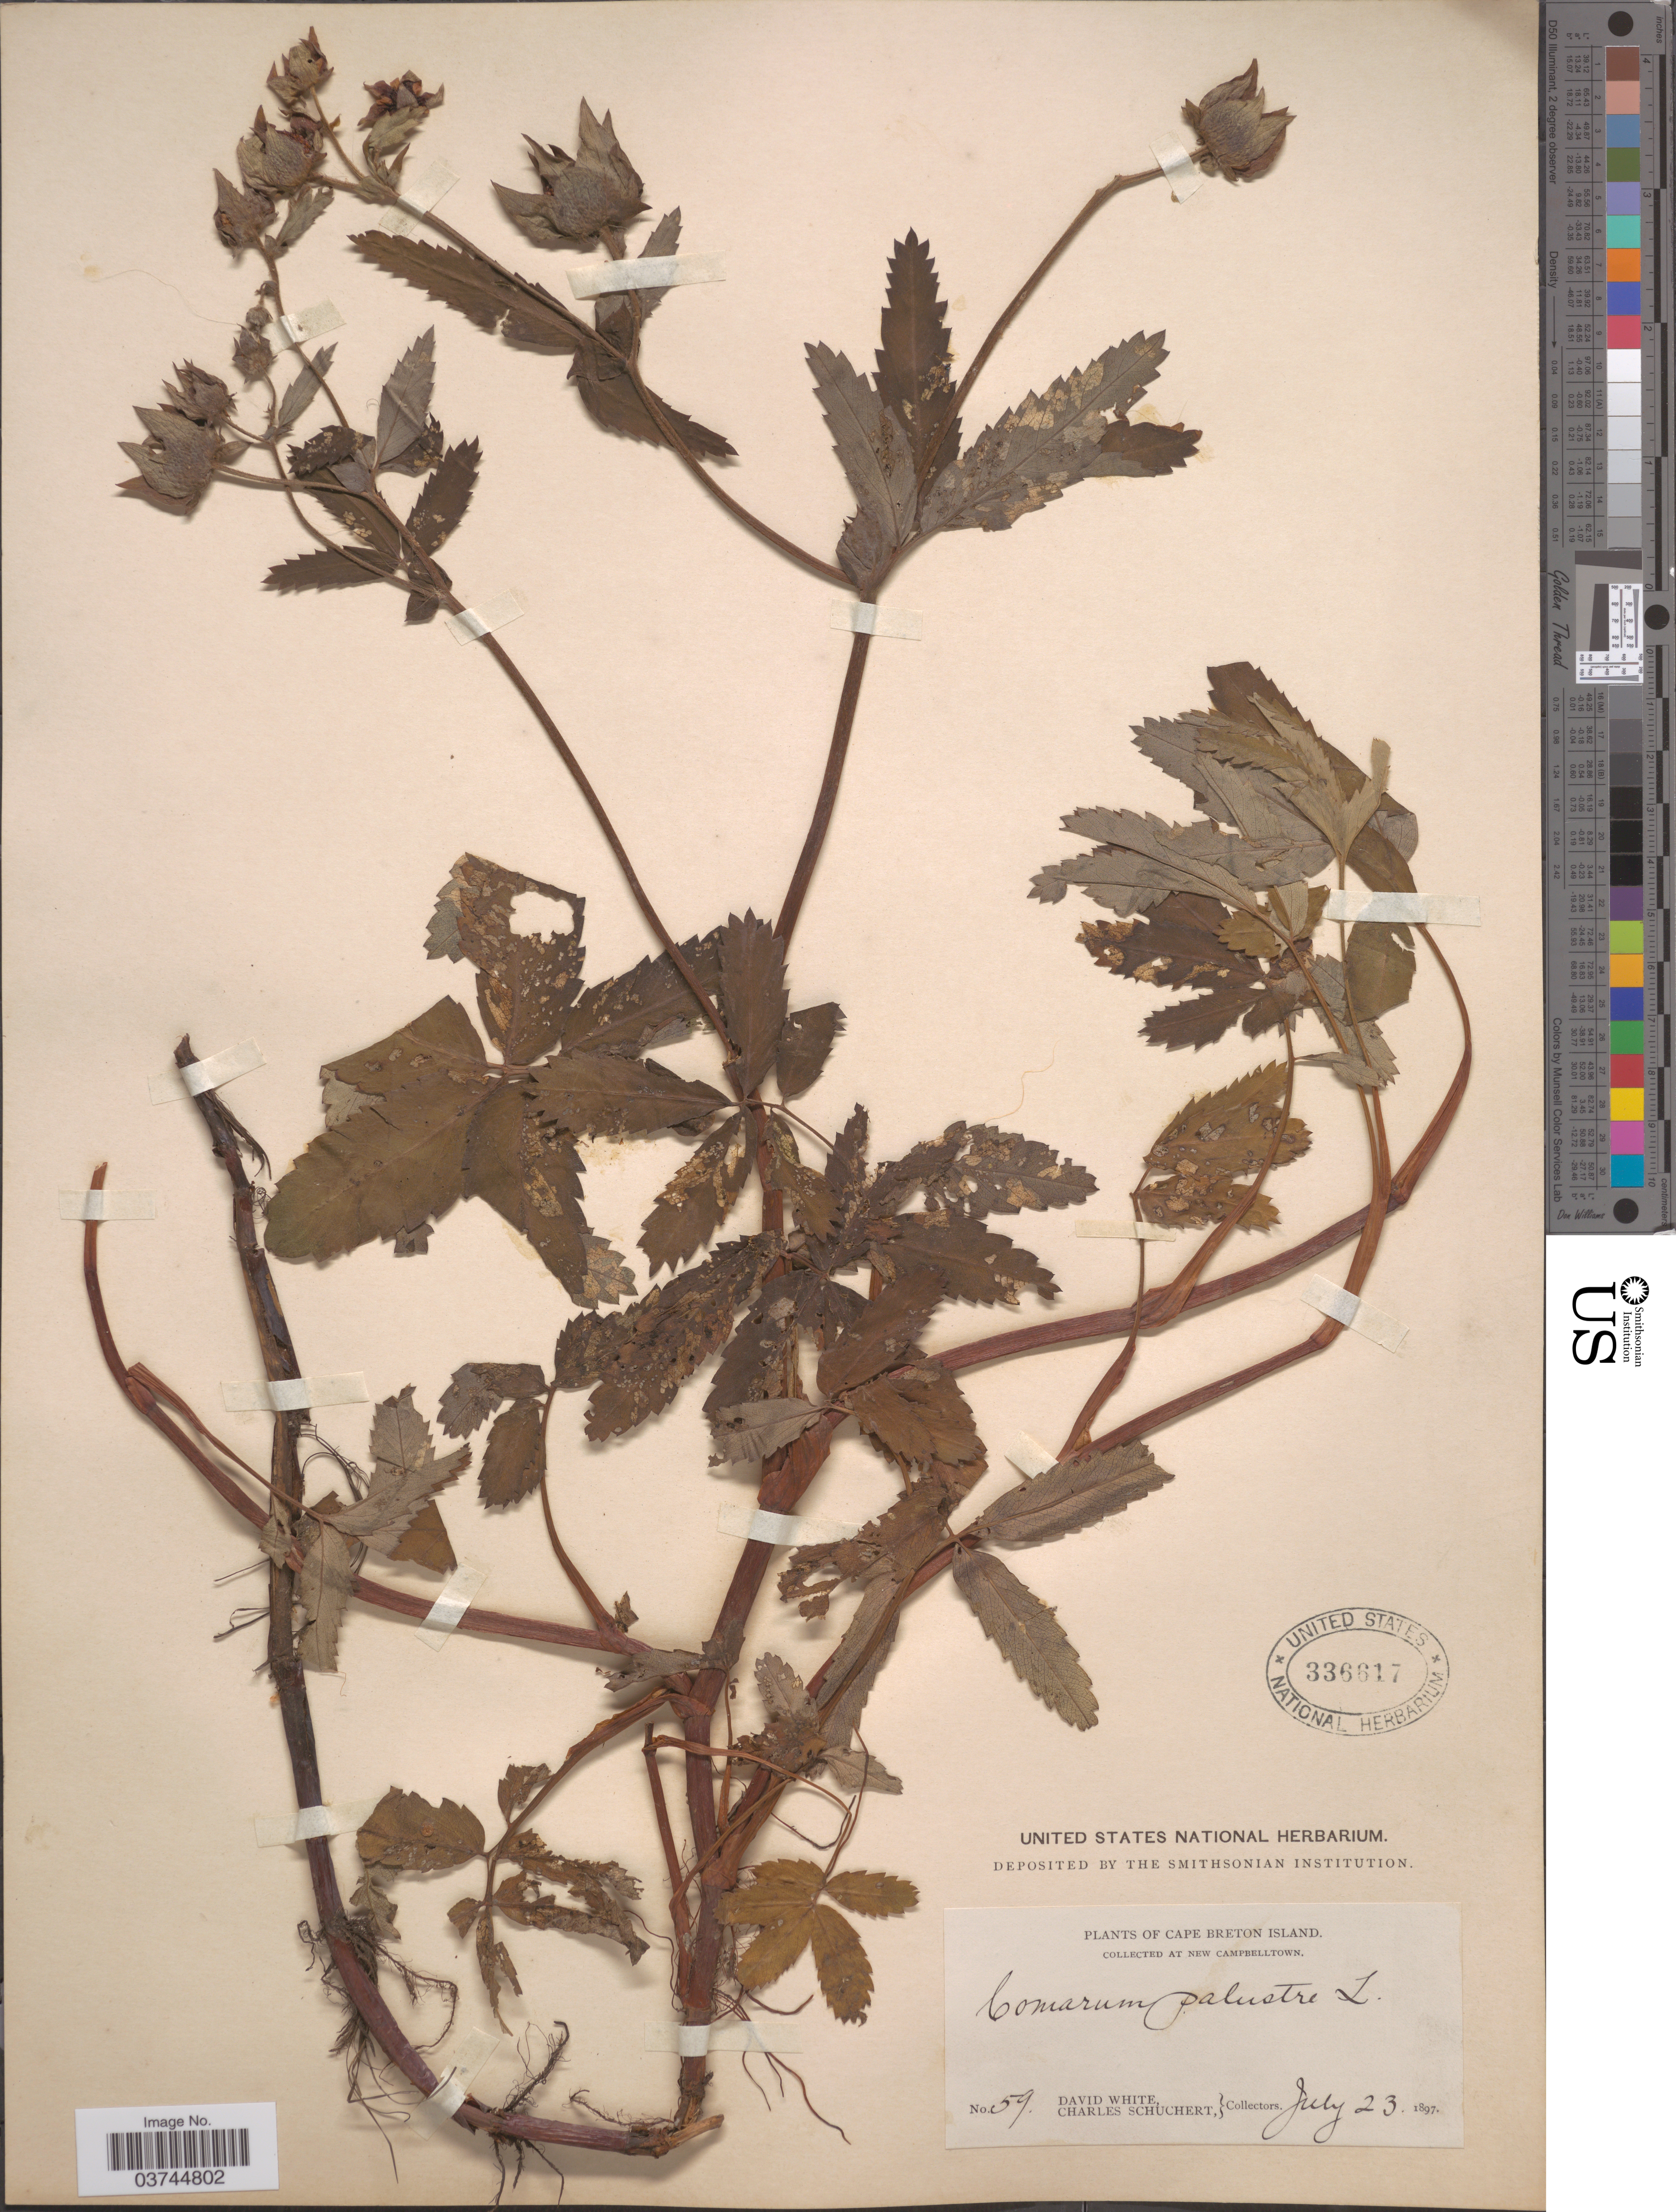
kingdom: Plantae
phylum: Tracheophyta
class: Magnoliopsida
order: Rosales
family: Rosaceae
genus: Comarum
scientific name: Comarum palustre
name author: L.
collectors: D. White & C. Schuchert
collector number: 59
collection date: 1897-07-23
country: Canada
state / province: Nova Scotia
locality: Cape Breton Island. New Campbelltown.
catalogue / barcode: US 336617